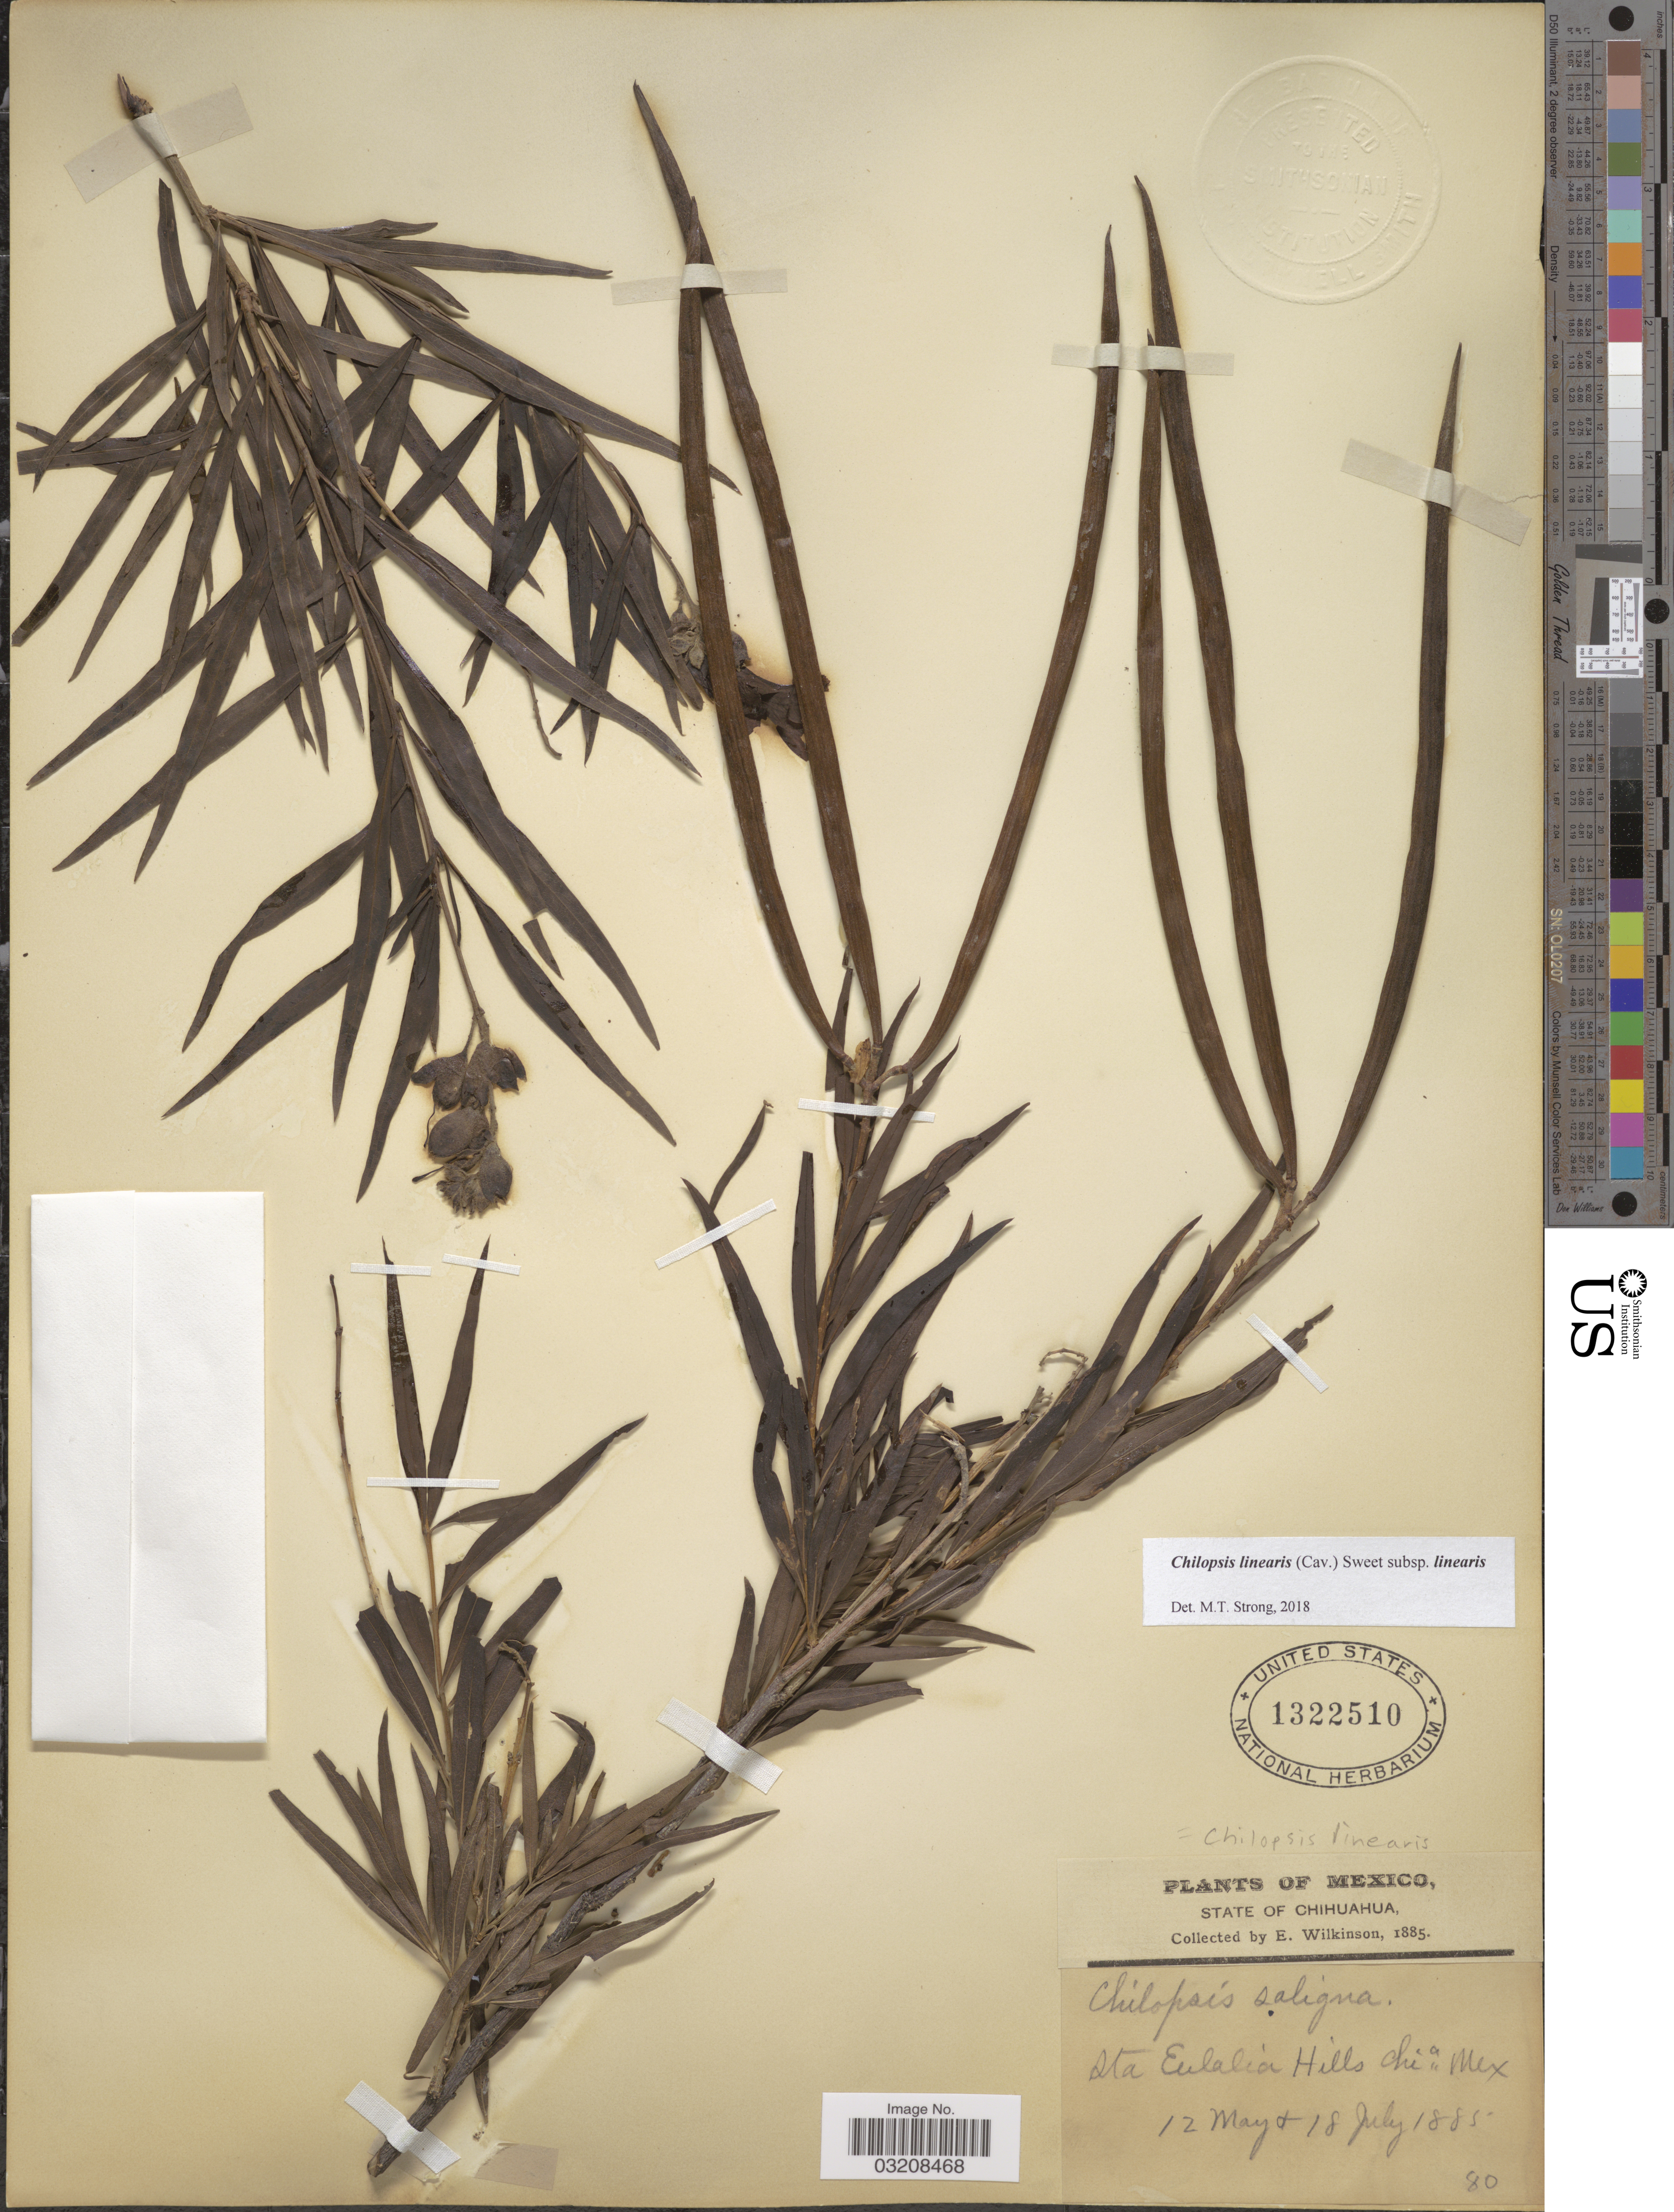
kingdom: Plantae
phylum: Tracheophyta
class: Magnoliopsida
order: Lamiales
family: Bignoniaceae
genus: Chilopsis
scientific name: Chilopsis linearis subsp. linearis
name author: (Cav.) Sweet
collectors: E. Wilkinson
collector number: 80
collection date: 1885-05-12/1885-07-18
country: Mexico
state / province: Chihuahua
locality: Sta Eulalia Hills Chia Mex.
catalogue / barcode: US 1322510